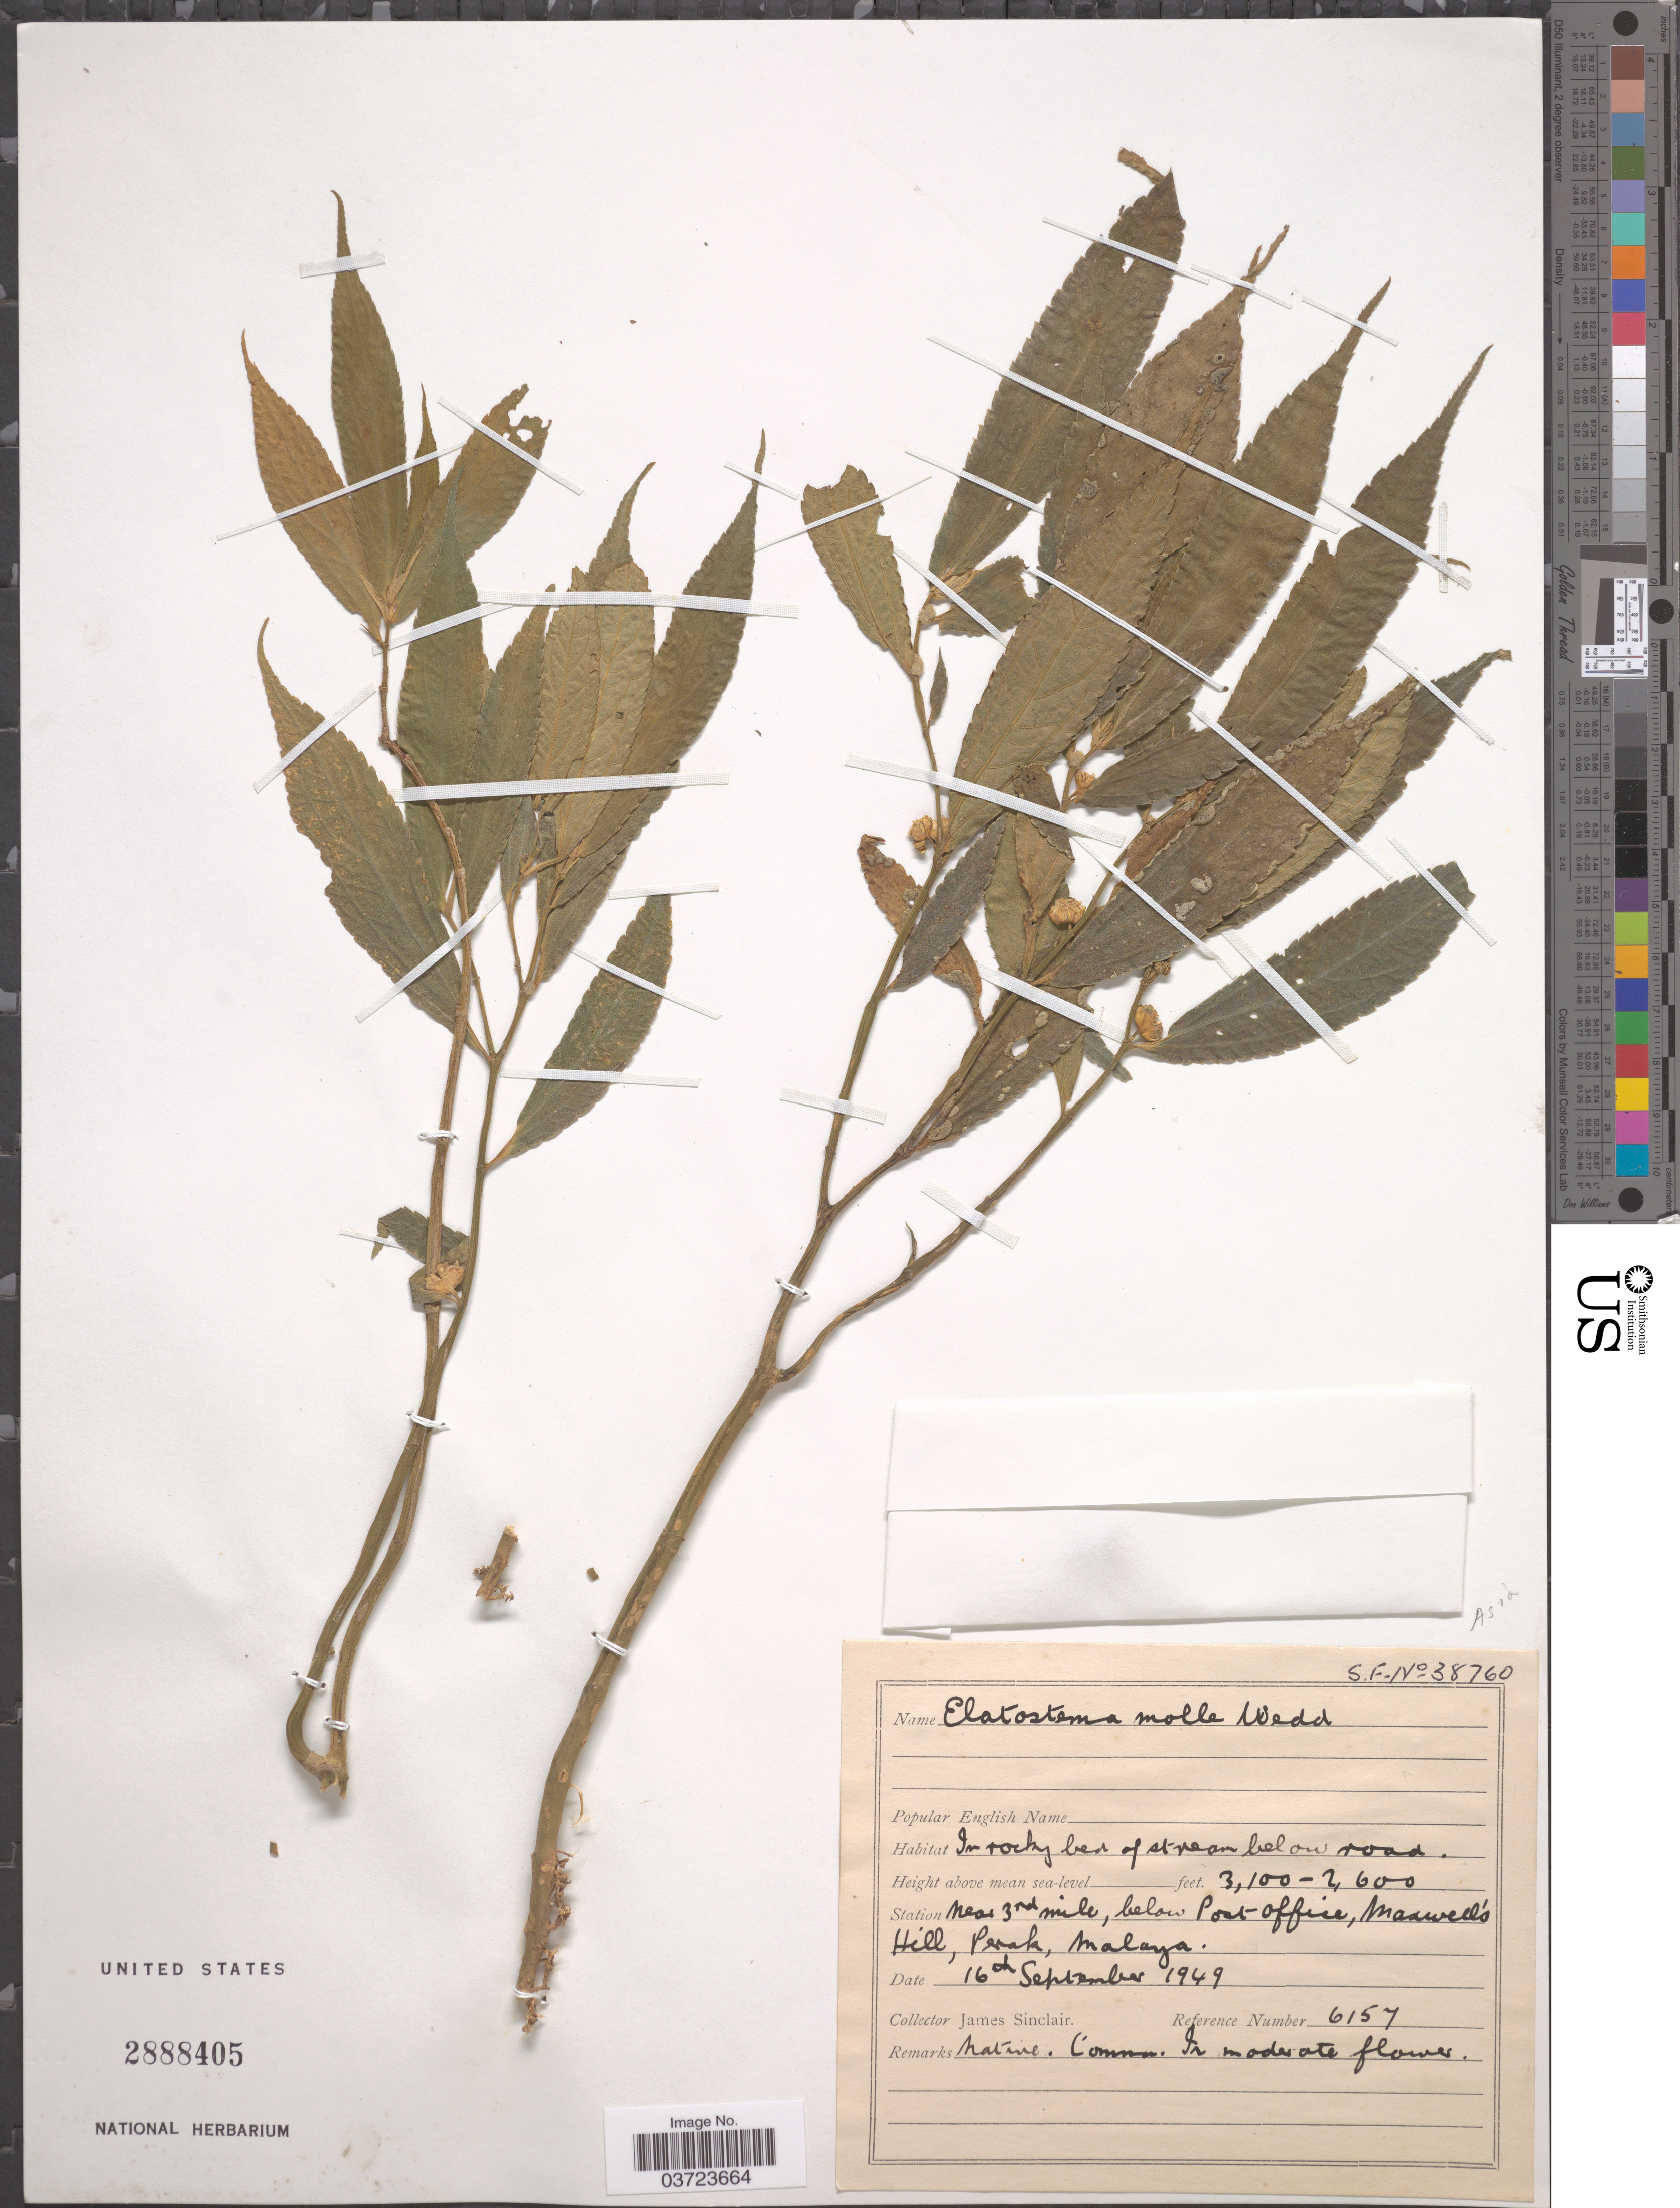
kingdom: Plantae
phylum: Tracheophyta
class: Magnoliopsida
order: Rosales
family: Urticaceae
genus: Elatostema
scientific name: Elatostema molle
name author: Wedd.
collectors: J. Sinclair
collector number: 6157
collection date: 1949-09-16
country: Malaysia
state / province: Perak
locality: Station near 3rd mile, below Port office, Maxwell's Hill, Malaya.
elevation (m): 792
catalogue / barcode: US 2888405